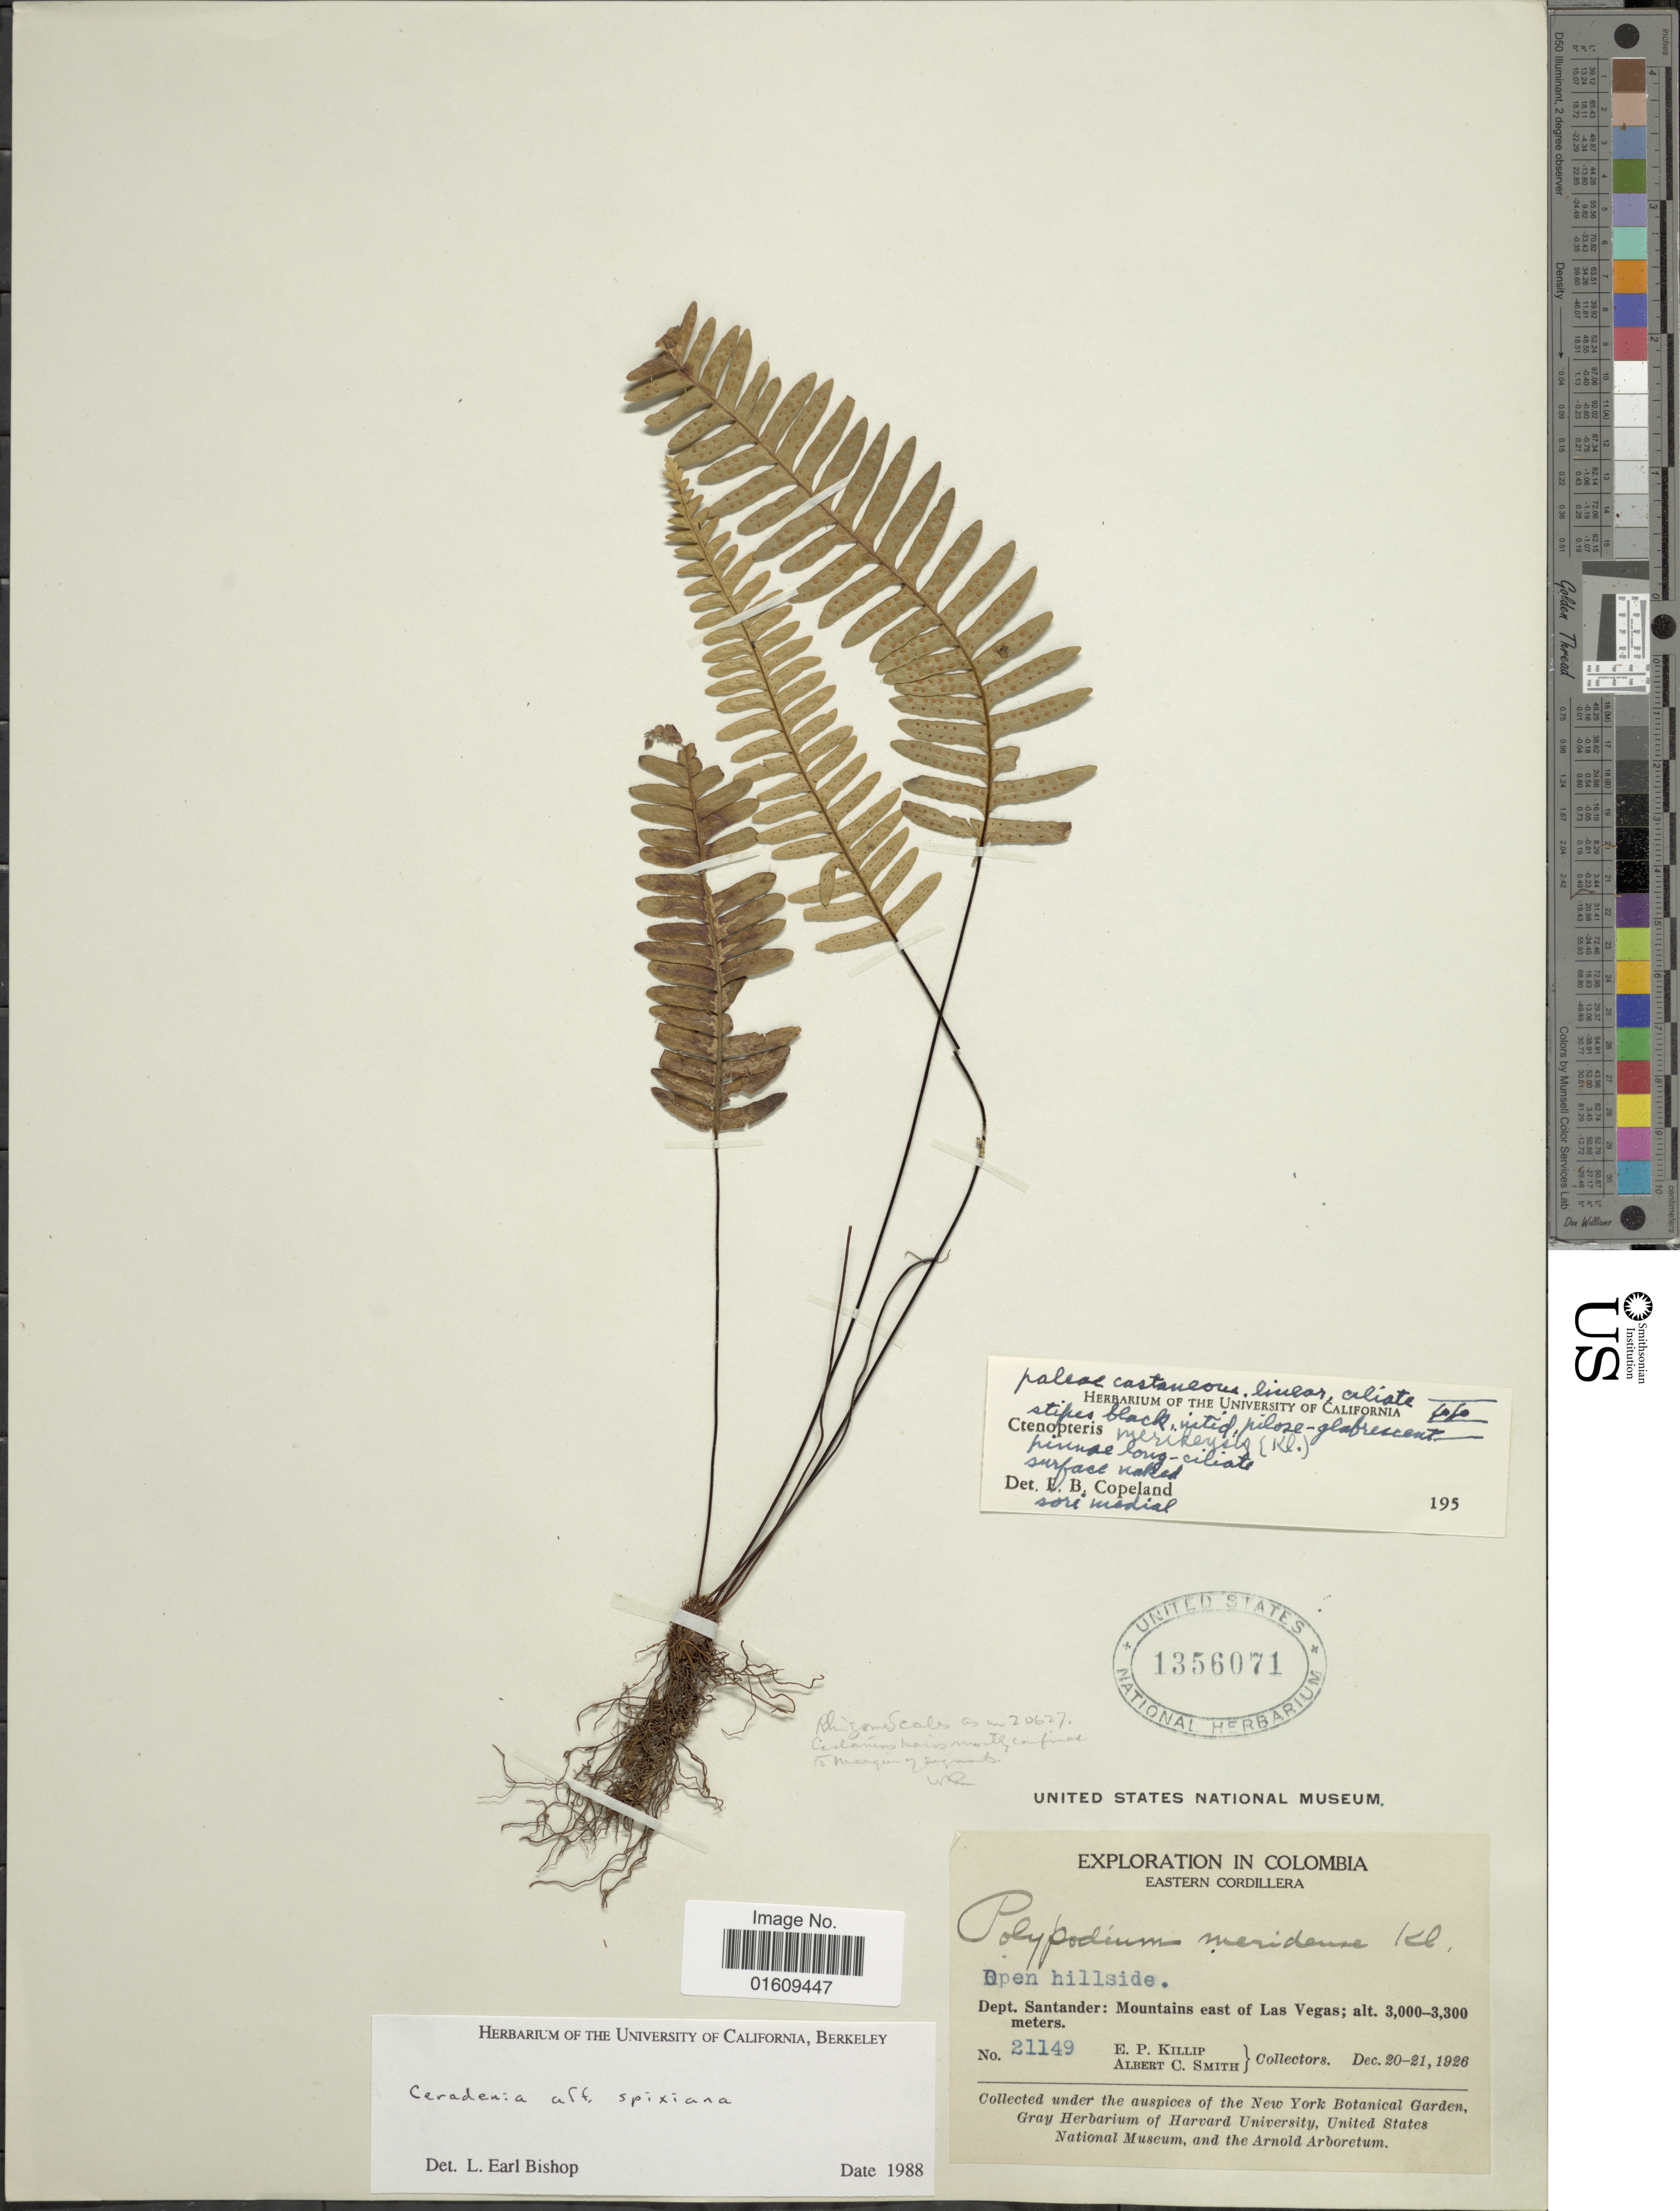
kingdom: Plantae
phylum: Tracheophyta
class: Polypodiopsida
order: Polypodiales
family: Polypodiaceae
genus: Ceradenia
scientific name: Ceradenia spixiana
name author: (Mart. ex Mett.) L.E. Bishop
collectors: E. P. Killip & A. C. Smith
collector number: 21149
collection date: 1926-12-20/1926-12-21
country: Colombia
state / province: Santander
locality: Colombia, Eastern Cordillera, Dept. Santander: Mountains east of Las Vegas.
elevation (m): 3000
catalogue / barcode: US 1356071